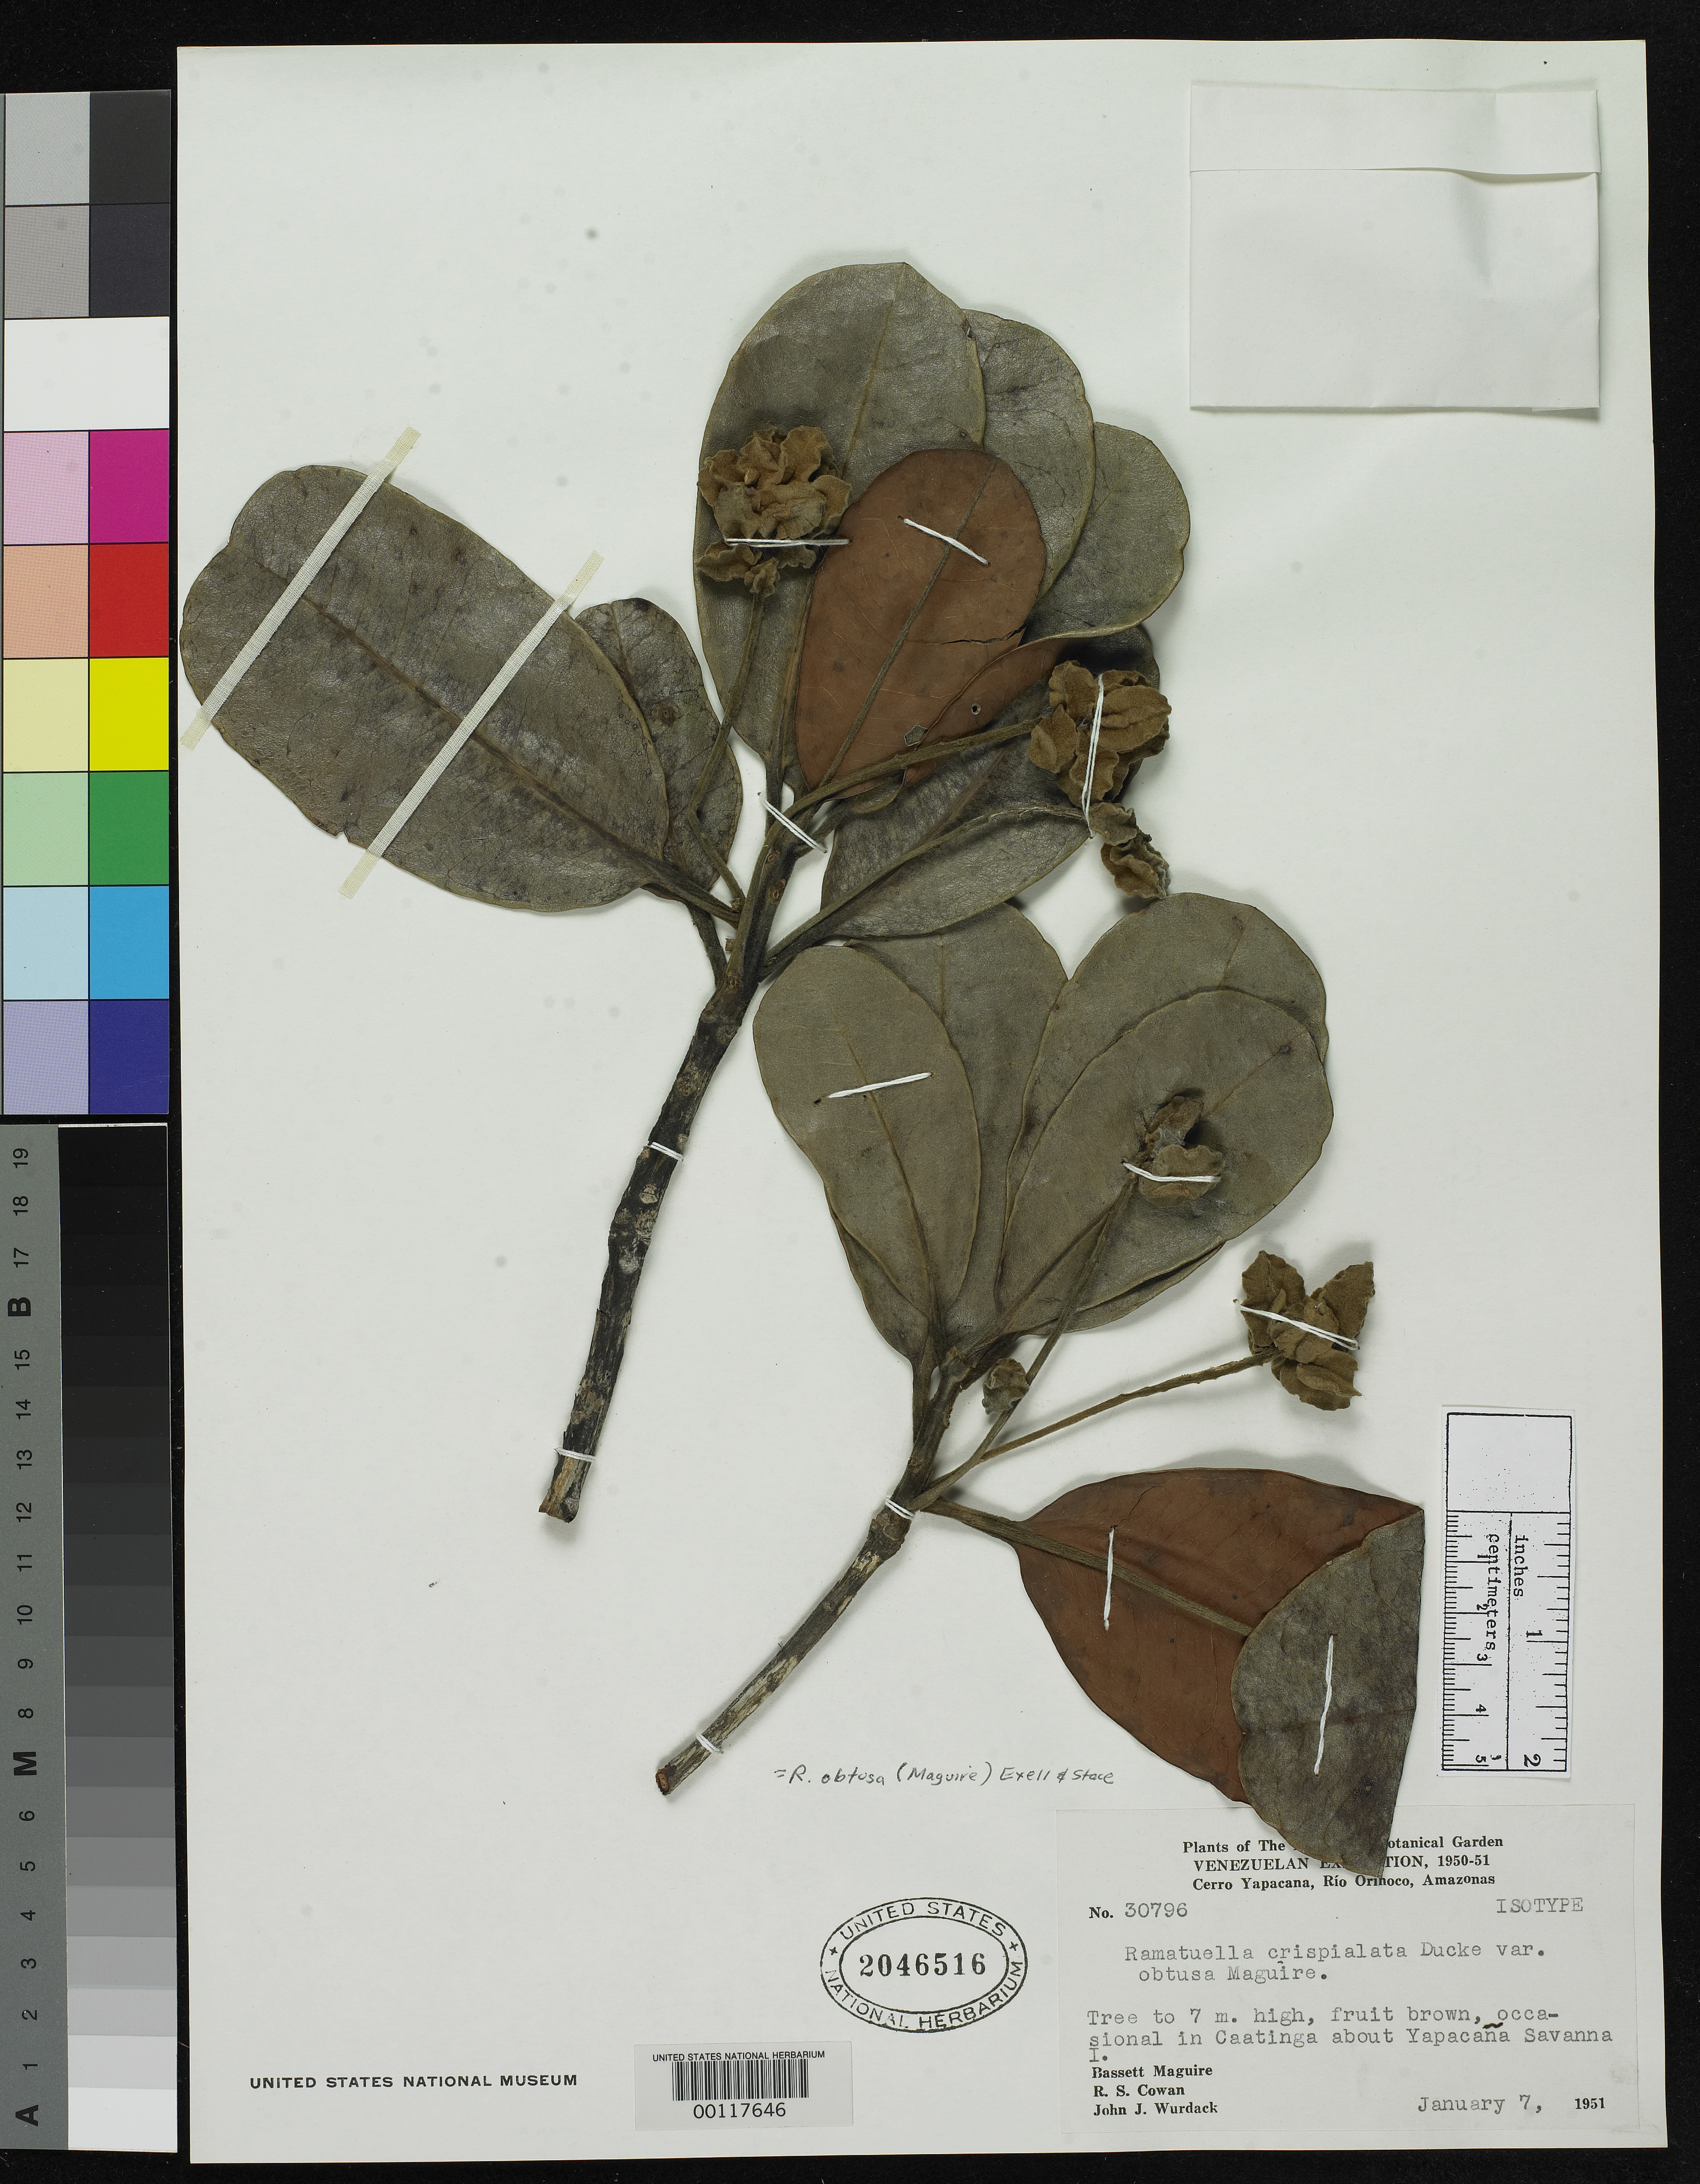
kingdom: Plantae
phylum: Tracheophyta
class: Magnoliopsida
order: Myrtales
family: Combretaceae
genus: Ramatuela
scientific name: Ramatuela crispialata var. obtusa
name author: Maguire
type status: Isotype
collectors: B. Maguire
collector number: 30796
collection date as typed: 07 Jan 1951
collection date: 1951-01-07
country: Venezuela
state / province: Amazonas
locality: Cerro Yapacana, Rio Orinoco.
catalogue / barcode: US 2046516